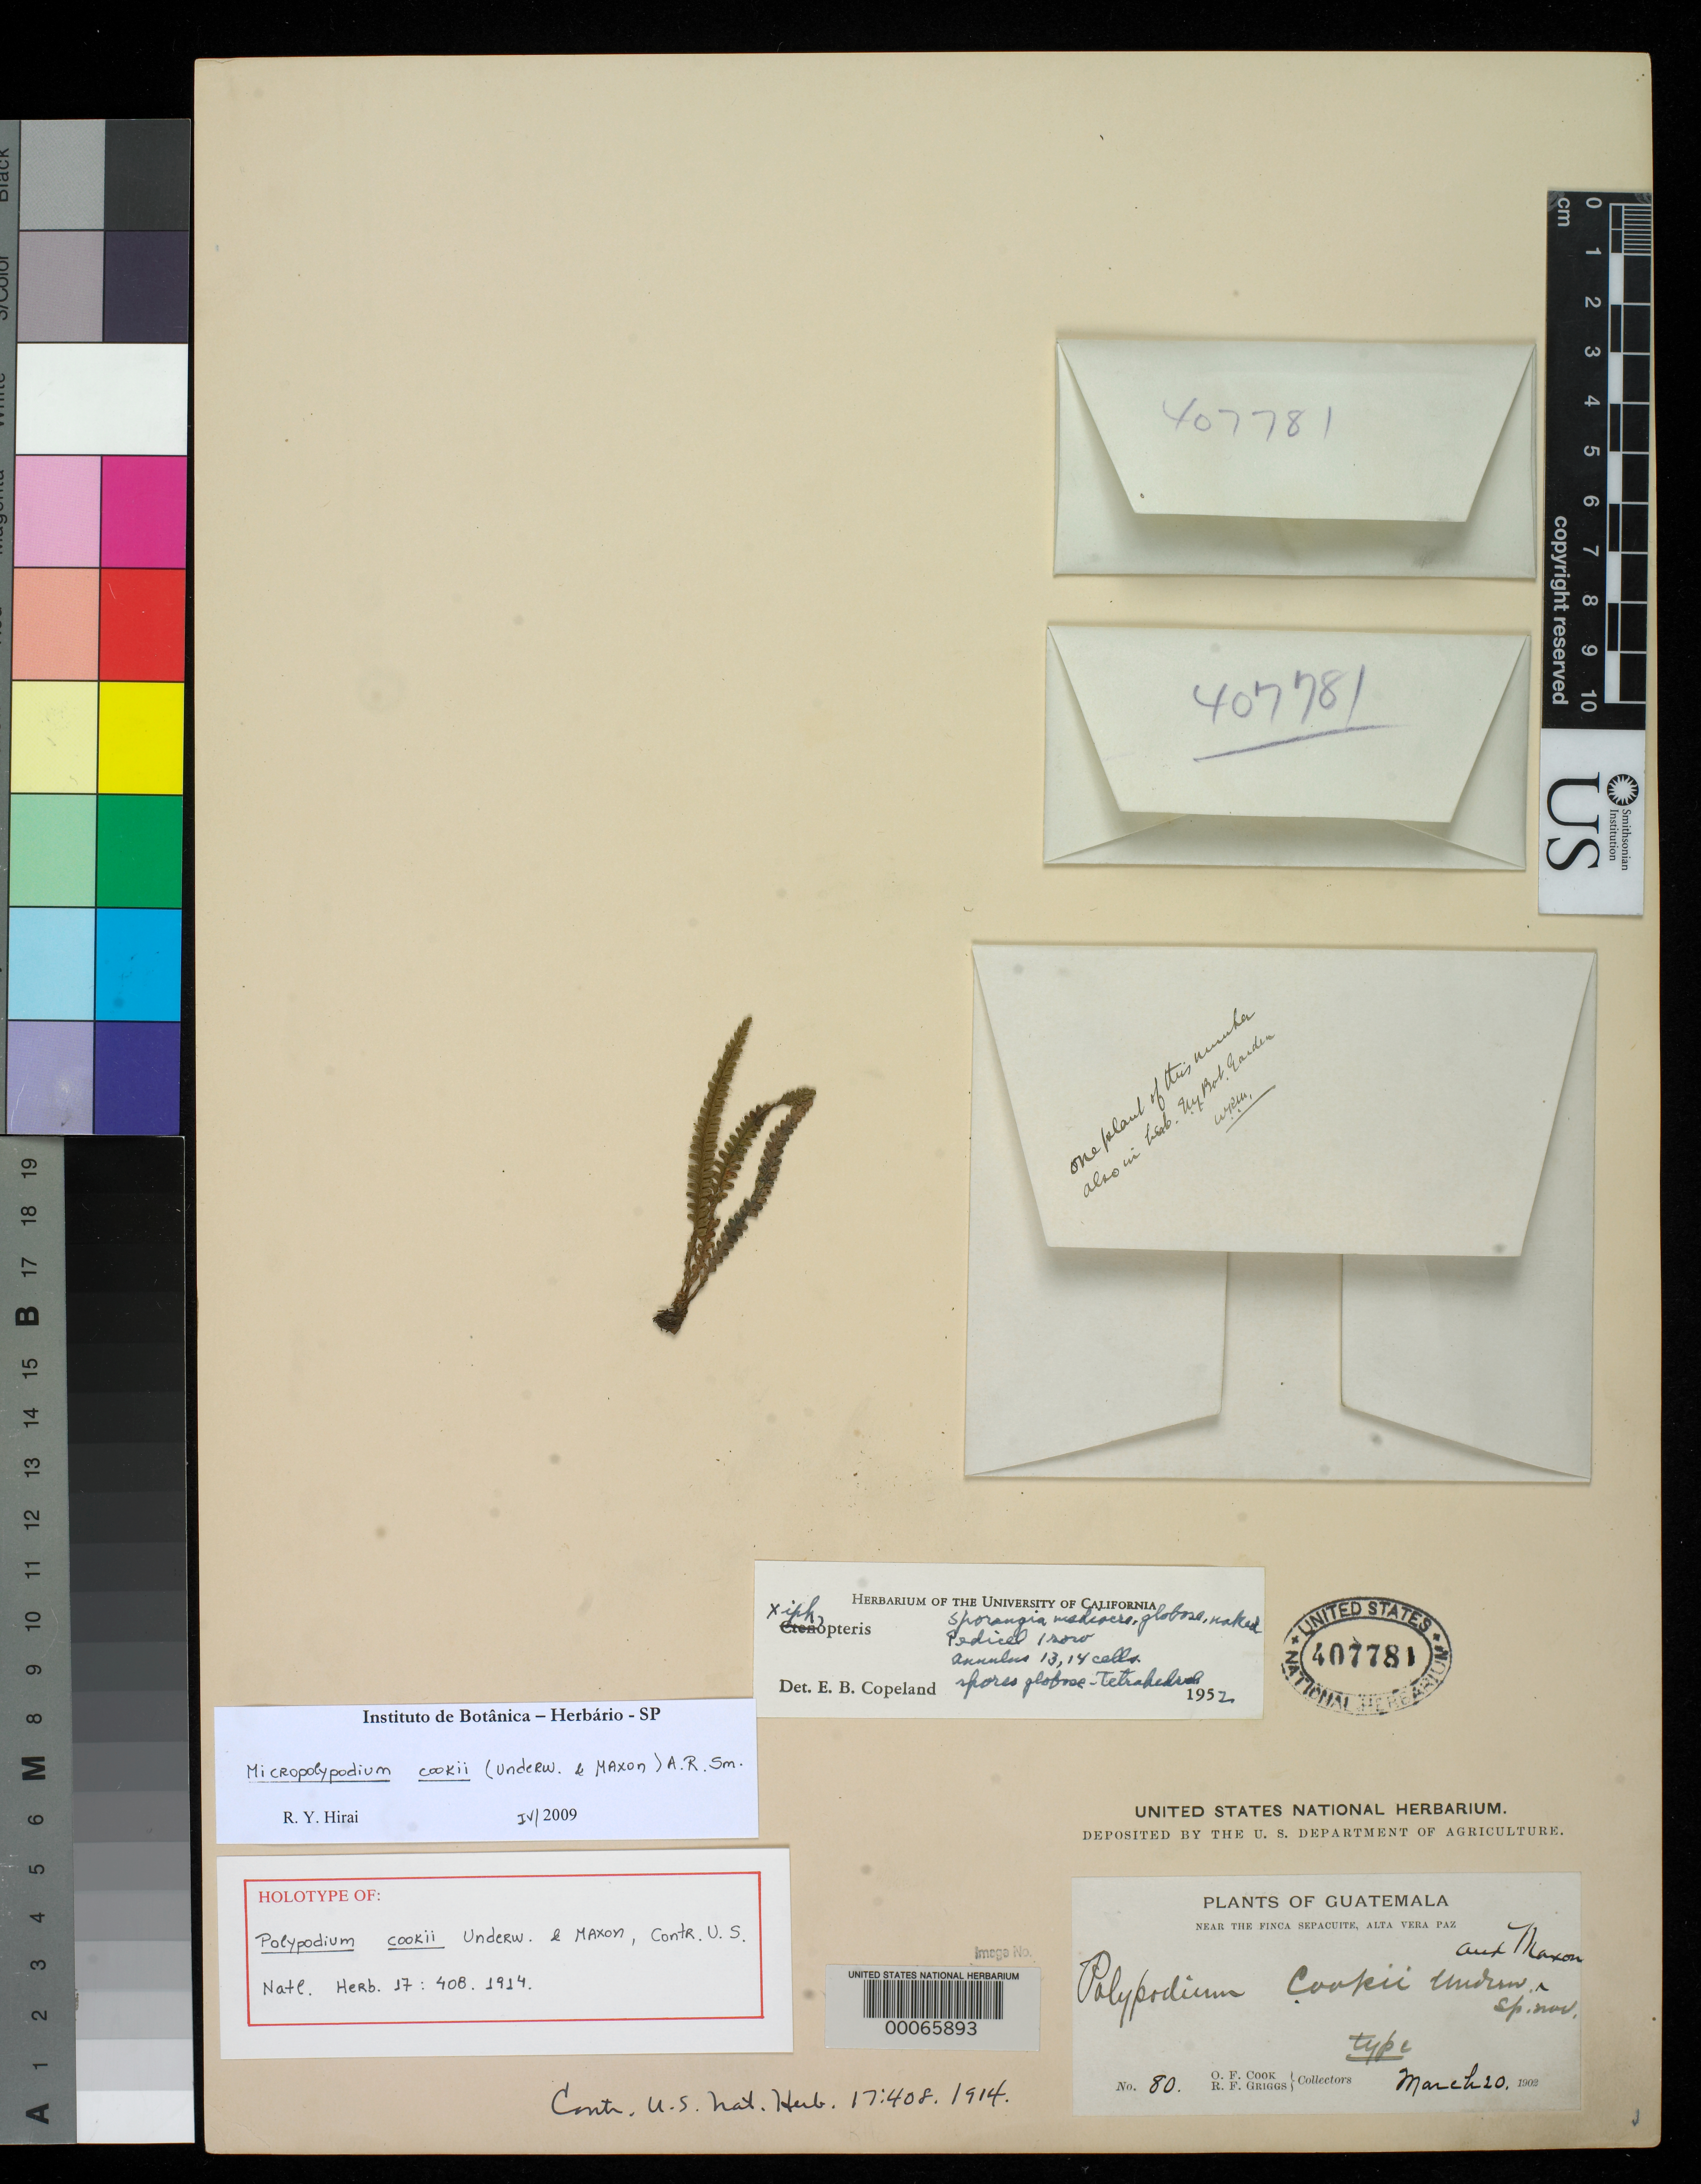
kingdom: Plantae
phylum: Tracheophyta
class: Polypodiopsida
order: Polypodiales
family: Polypodiaceae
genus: Polypodium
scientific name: Polypodium cookii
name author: Underw. & Maxon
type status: Holotype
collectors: O. F. Cook & R. F. Griggs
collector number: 80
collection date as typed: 20 Mar 1902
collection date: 1902-03-20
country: Guatemala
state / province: Alta Verapaz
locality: Near Finca Sepacuite.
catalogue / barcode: US 407781